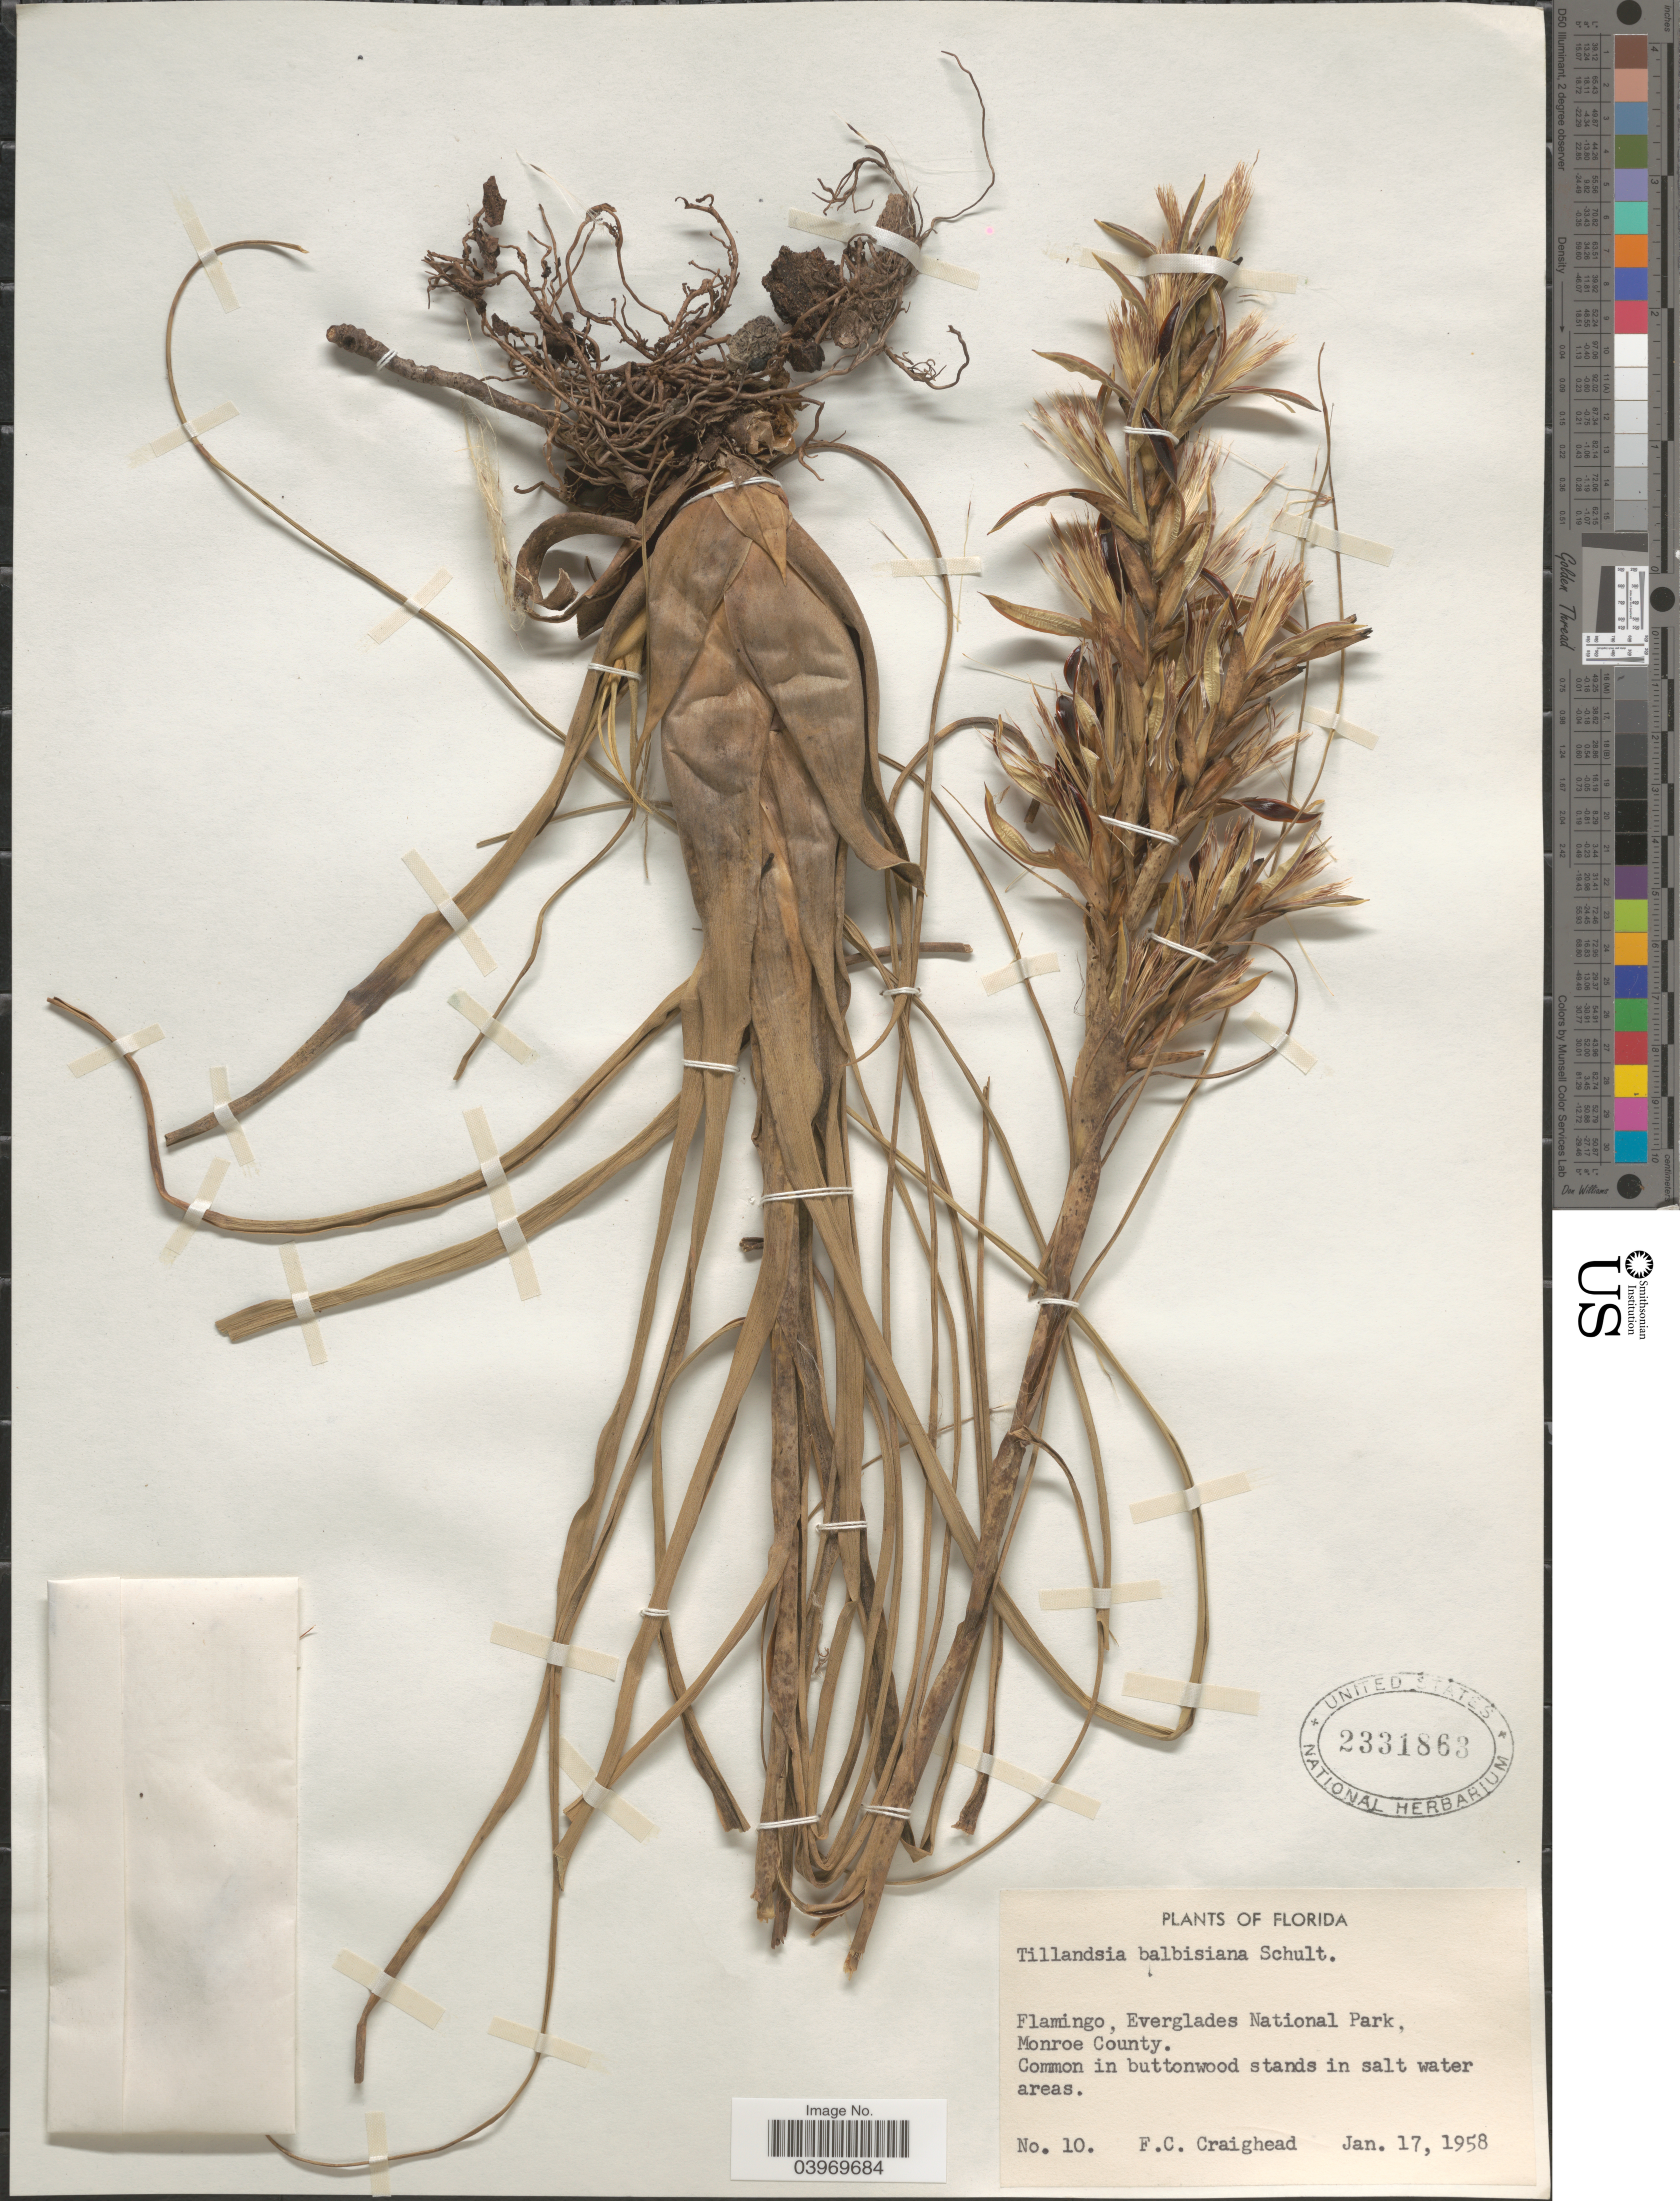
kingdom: Plantae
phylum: Tracheophyta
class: Liliopsida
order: Poales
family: Bromeliaceae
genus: Tillandsia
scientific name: Tillandsia balbisiana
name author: Schult. f.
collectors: F. Craighead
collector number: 10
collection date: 1958-01-17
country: United States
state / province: Florida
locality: Flamingo, Everglades National Park, Monroe County.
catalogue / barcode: US 2331863